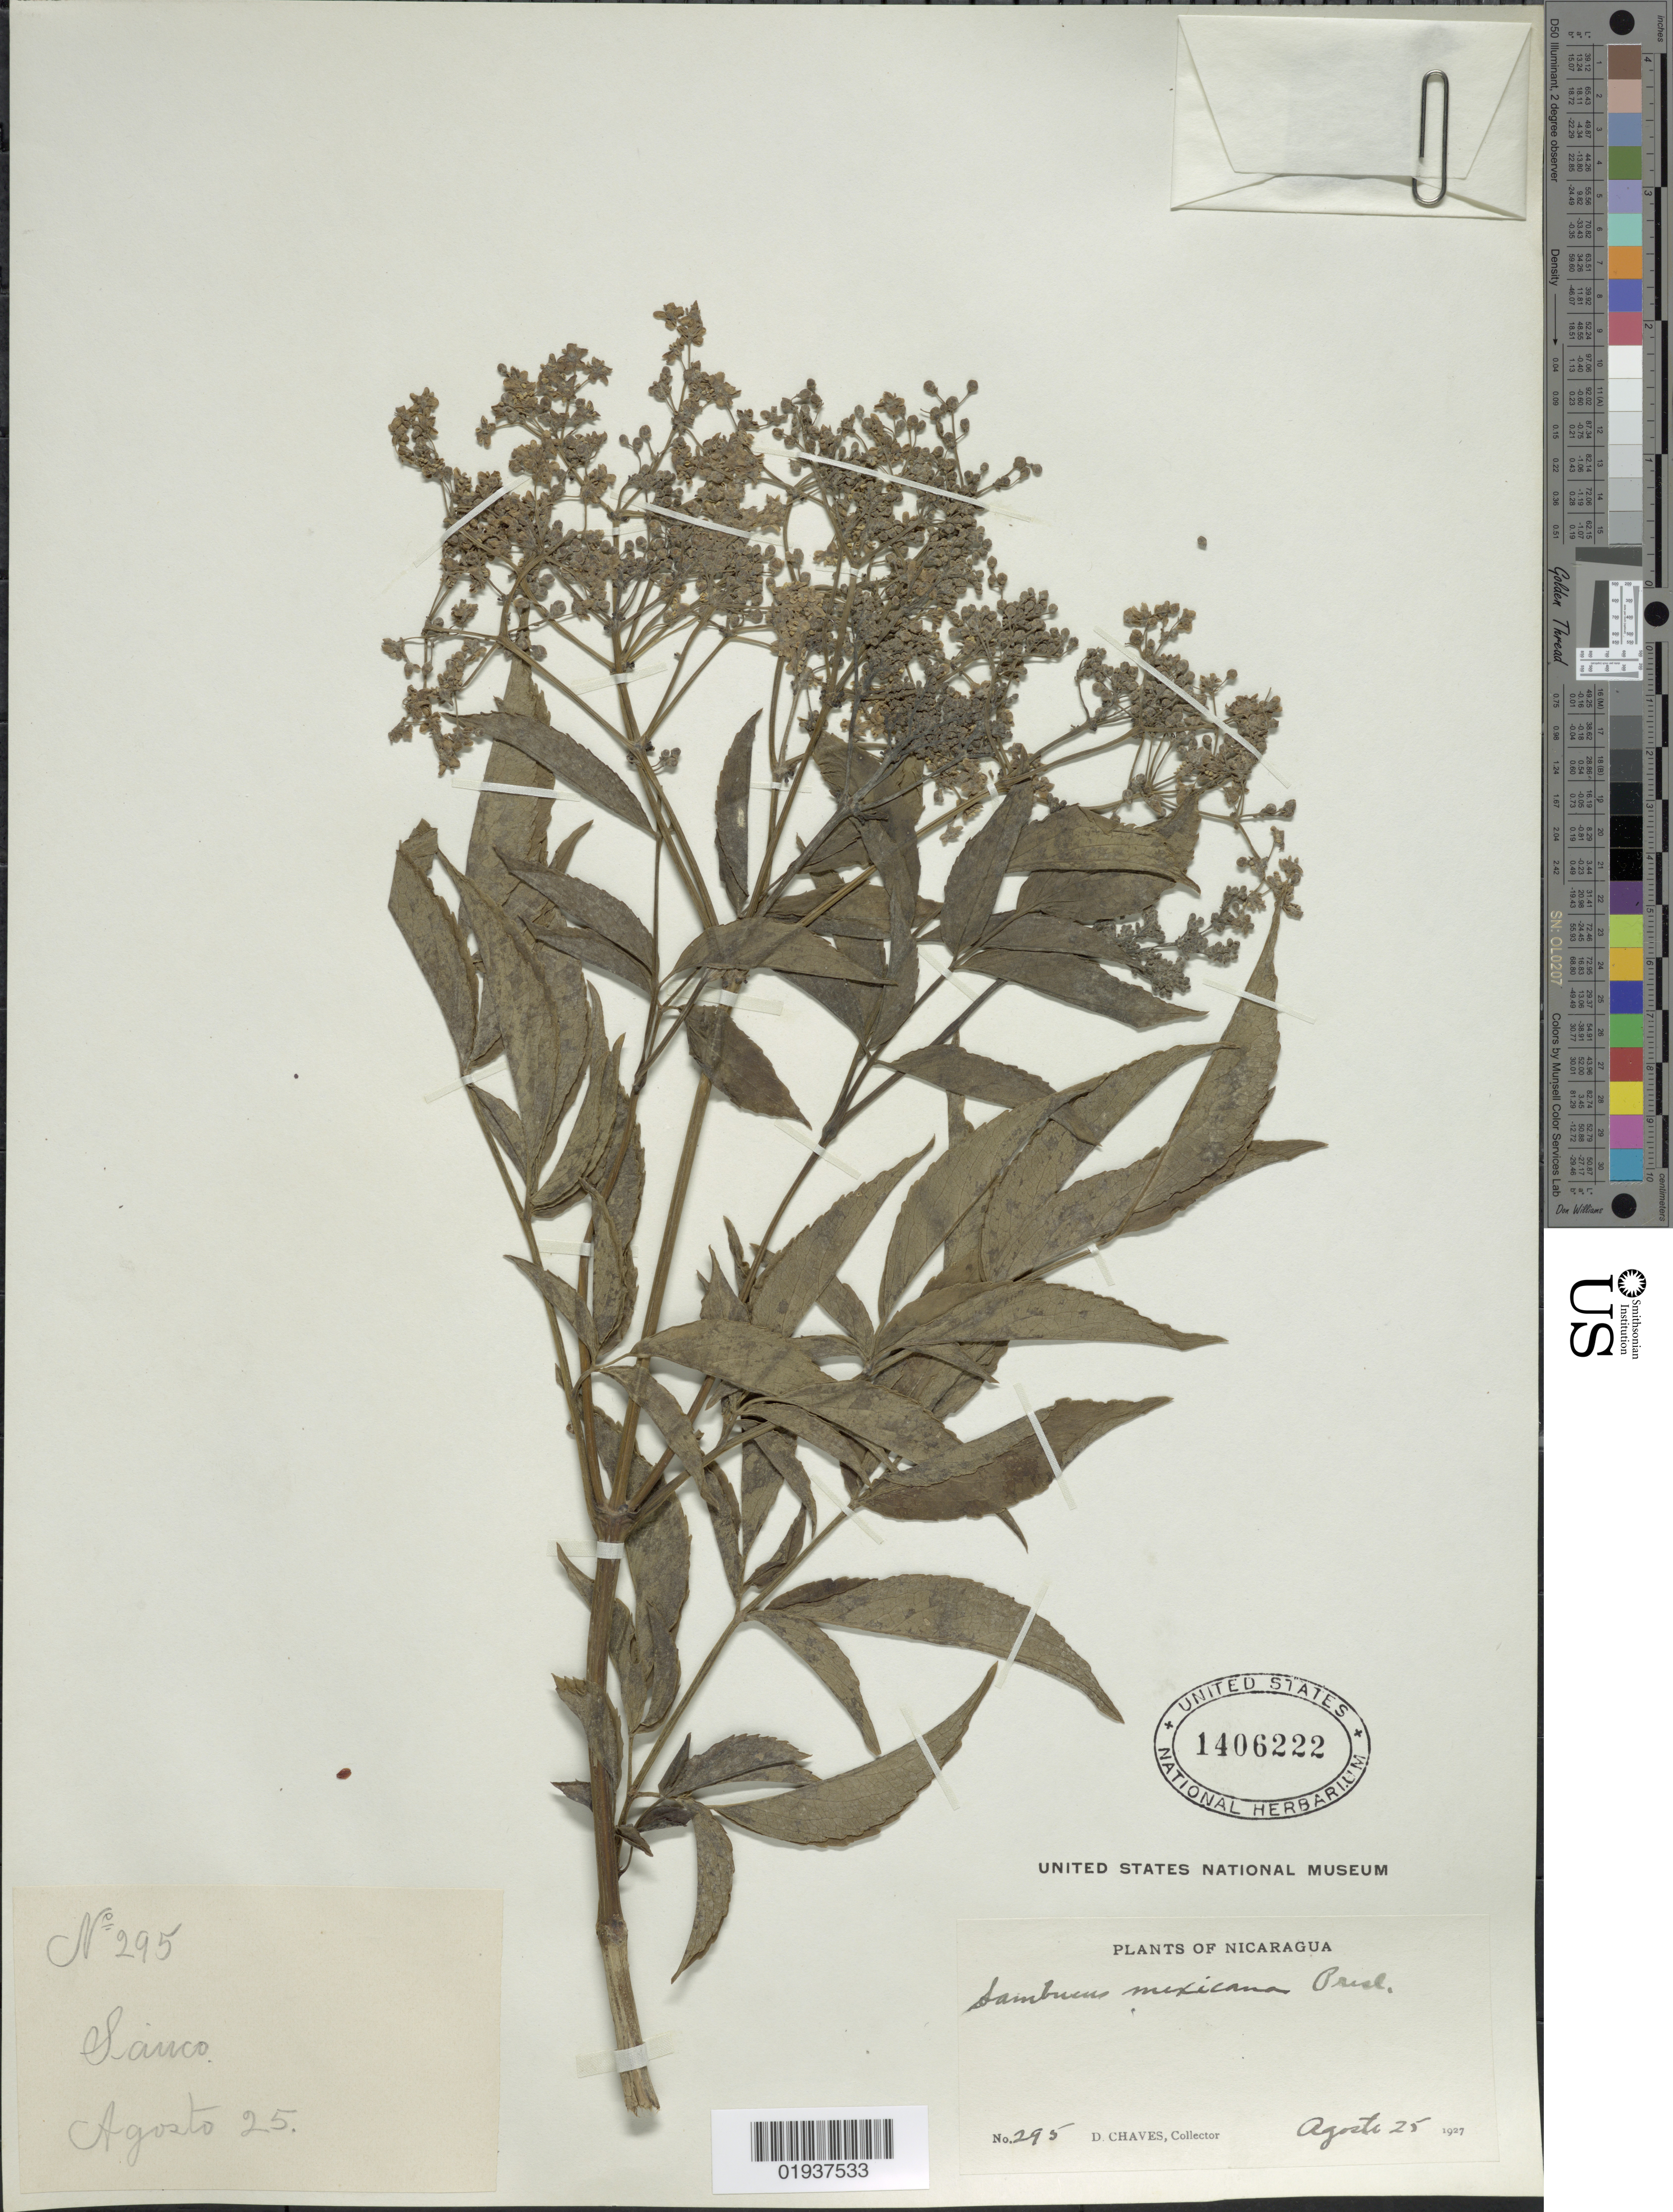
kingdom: Plantae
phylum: Tracheophyta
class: Magnoliopsida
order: Dipsacales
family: Viburnaceae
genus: Sambucus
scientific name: Sambucus mexicana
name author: C. Presl ex DC.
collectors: D. Chaves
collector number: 295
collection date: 1927-08-25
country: Nicaragua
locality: Sauco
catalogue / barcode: US 1406222